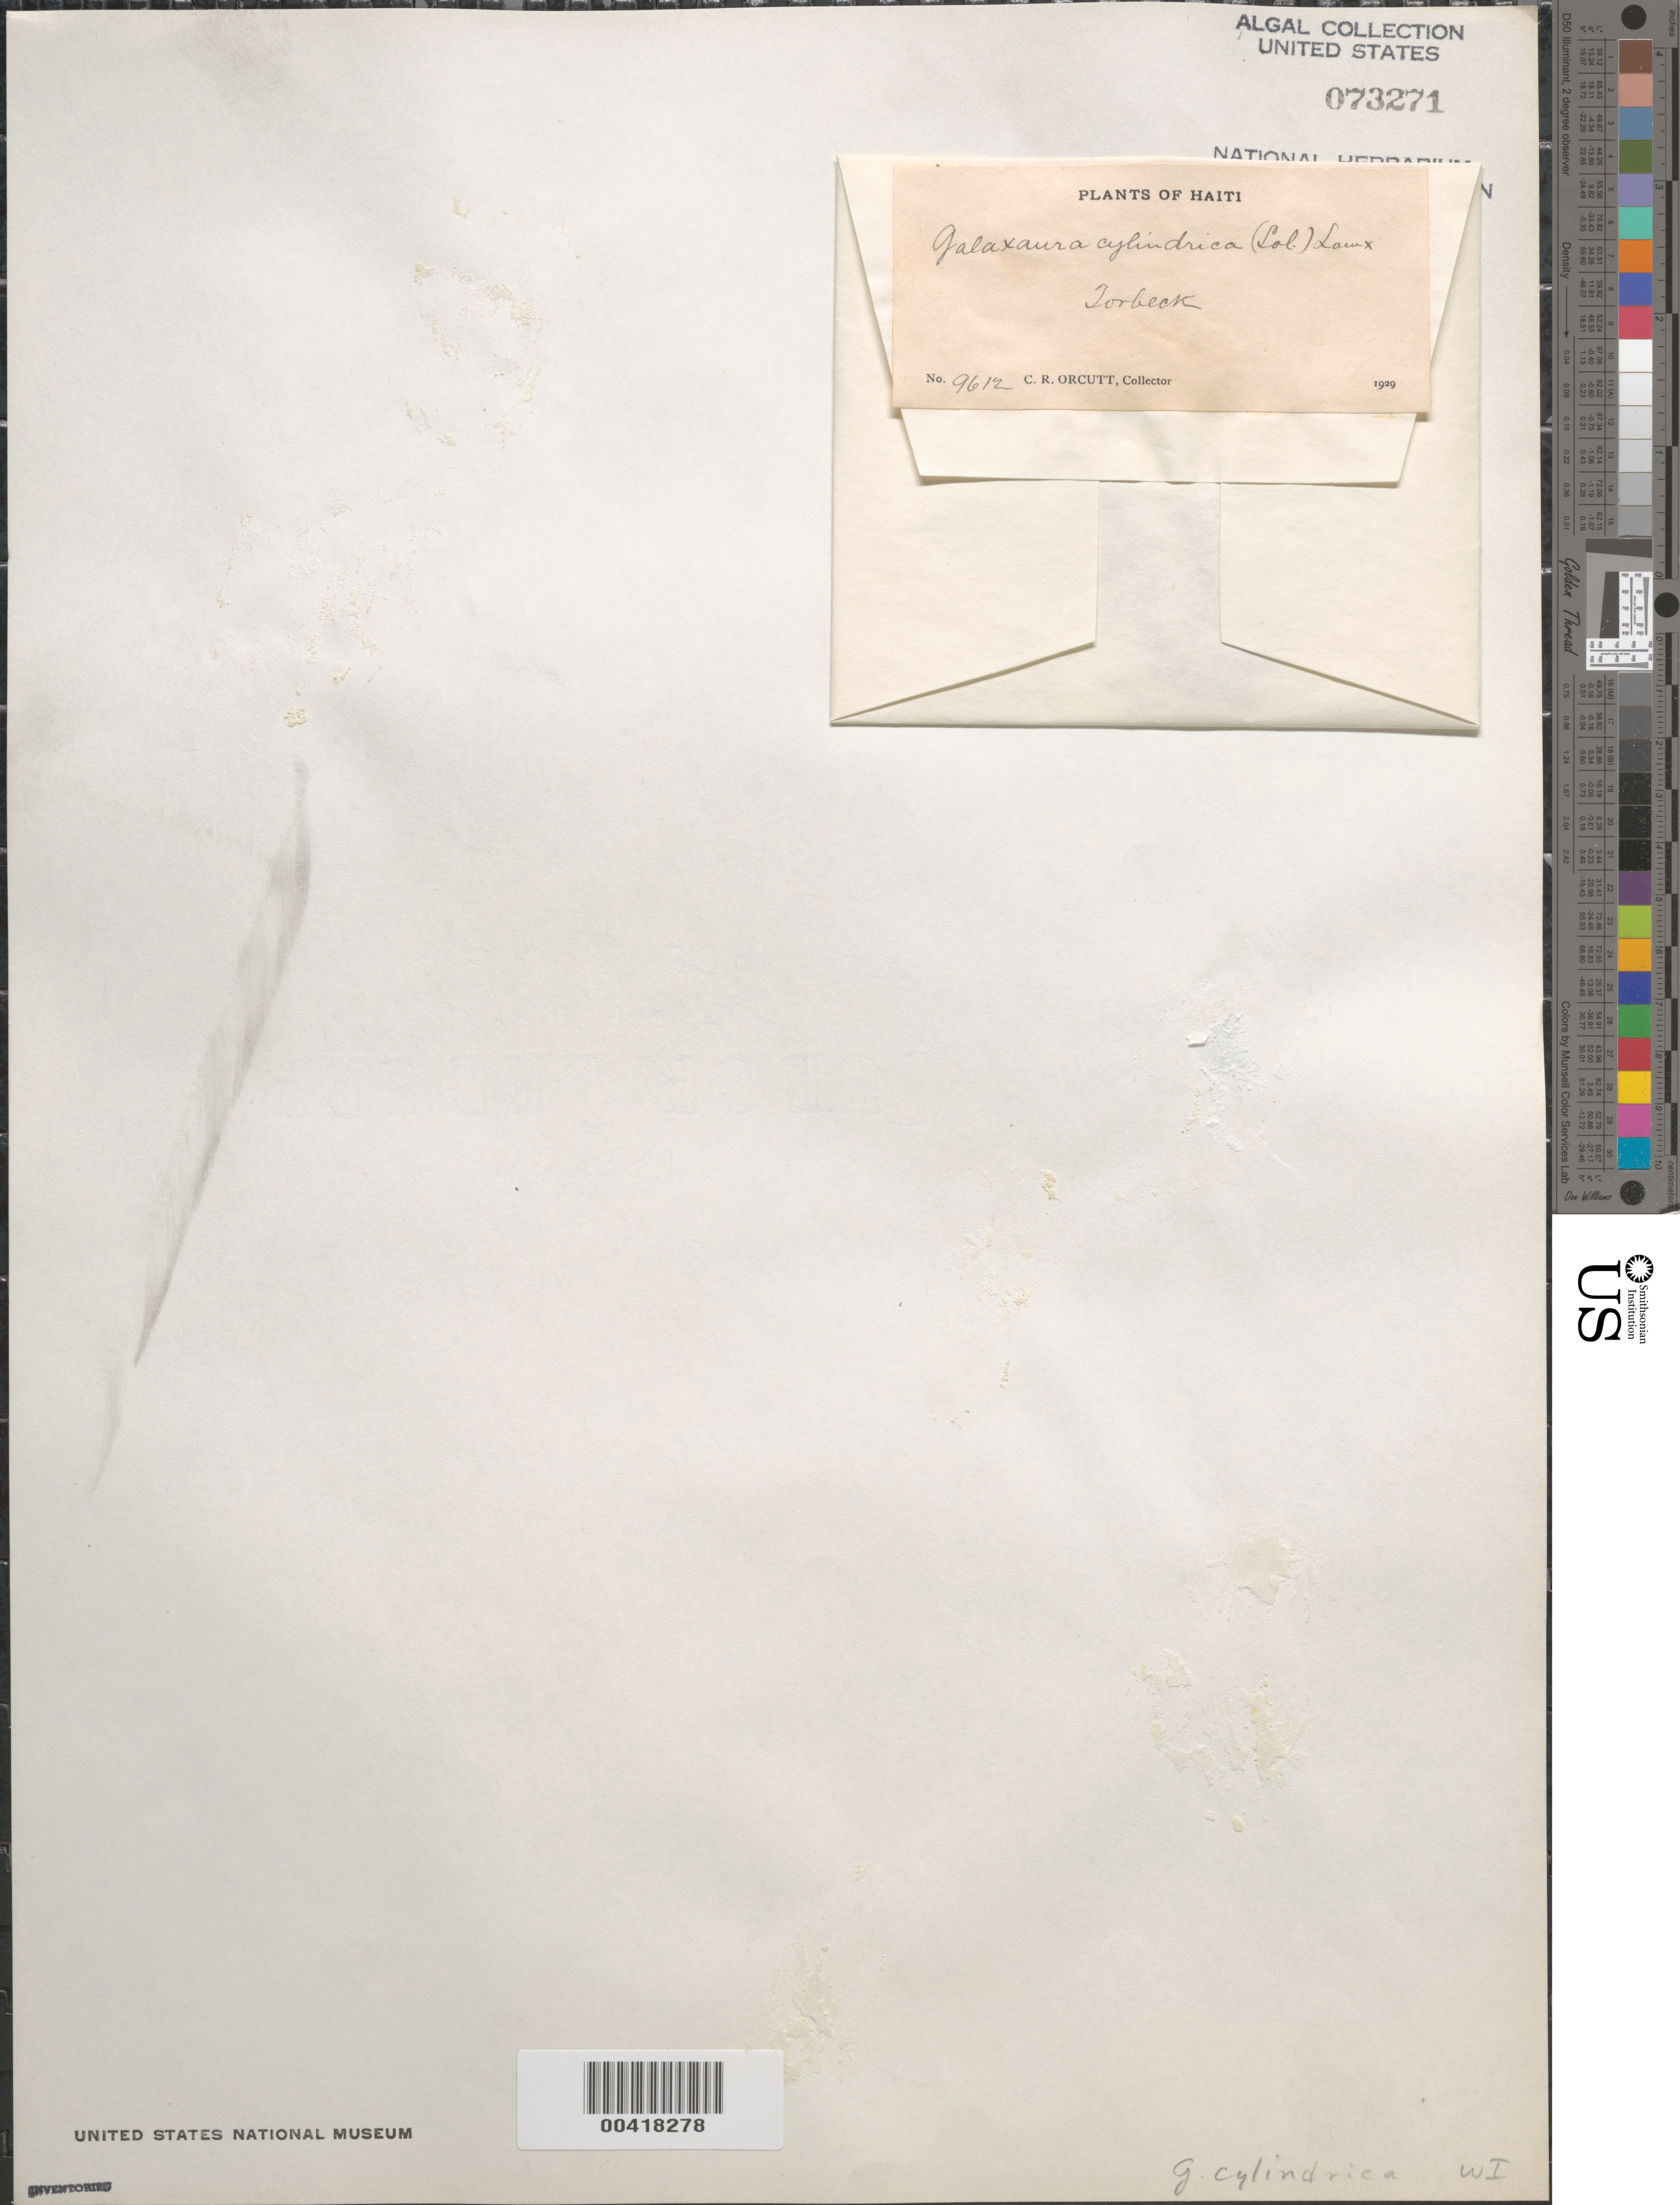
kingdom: Plantae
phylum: Rhodophyta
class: Florideophyceae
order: Nemaliales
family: Galaxauraceae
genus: Galaxaura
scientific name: Galaxaura rugosa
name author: (Ellis & Sol.) J.V.Lamouroux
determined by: Algae name updating Project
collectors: C. R. Orcutt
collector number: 9612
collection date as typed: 1929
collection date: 1929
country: Haiti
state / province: Sud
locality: Torbeck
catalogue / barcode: US 73271